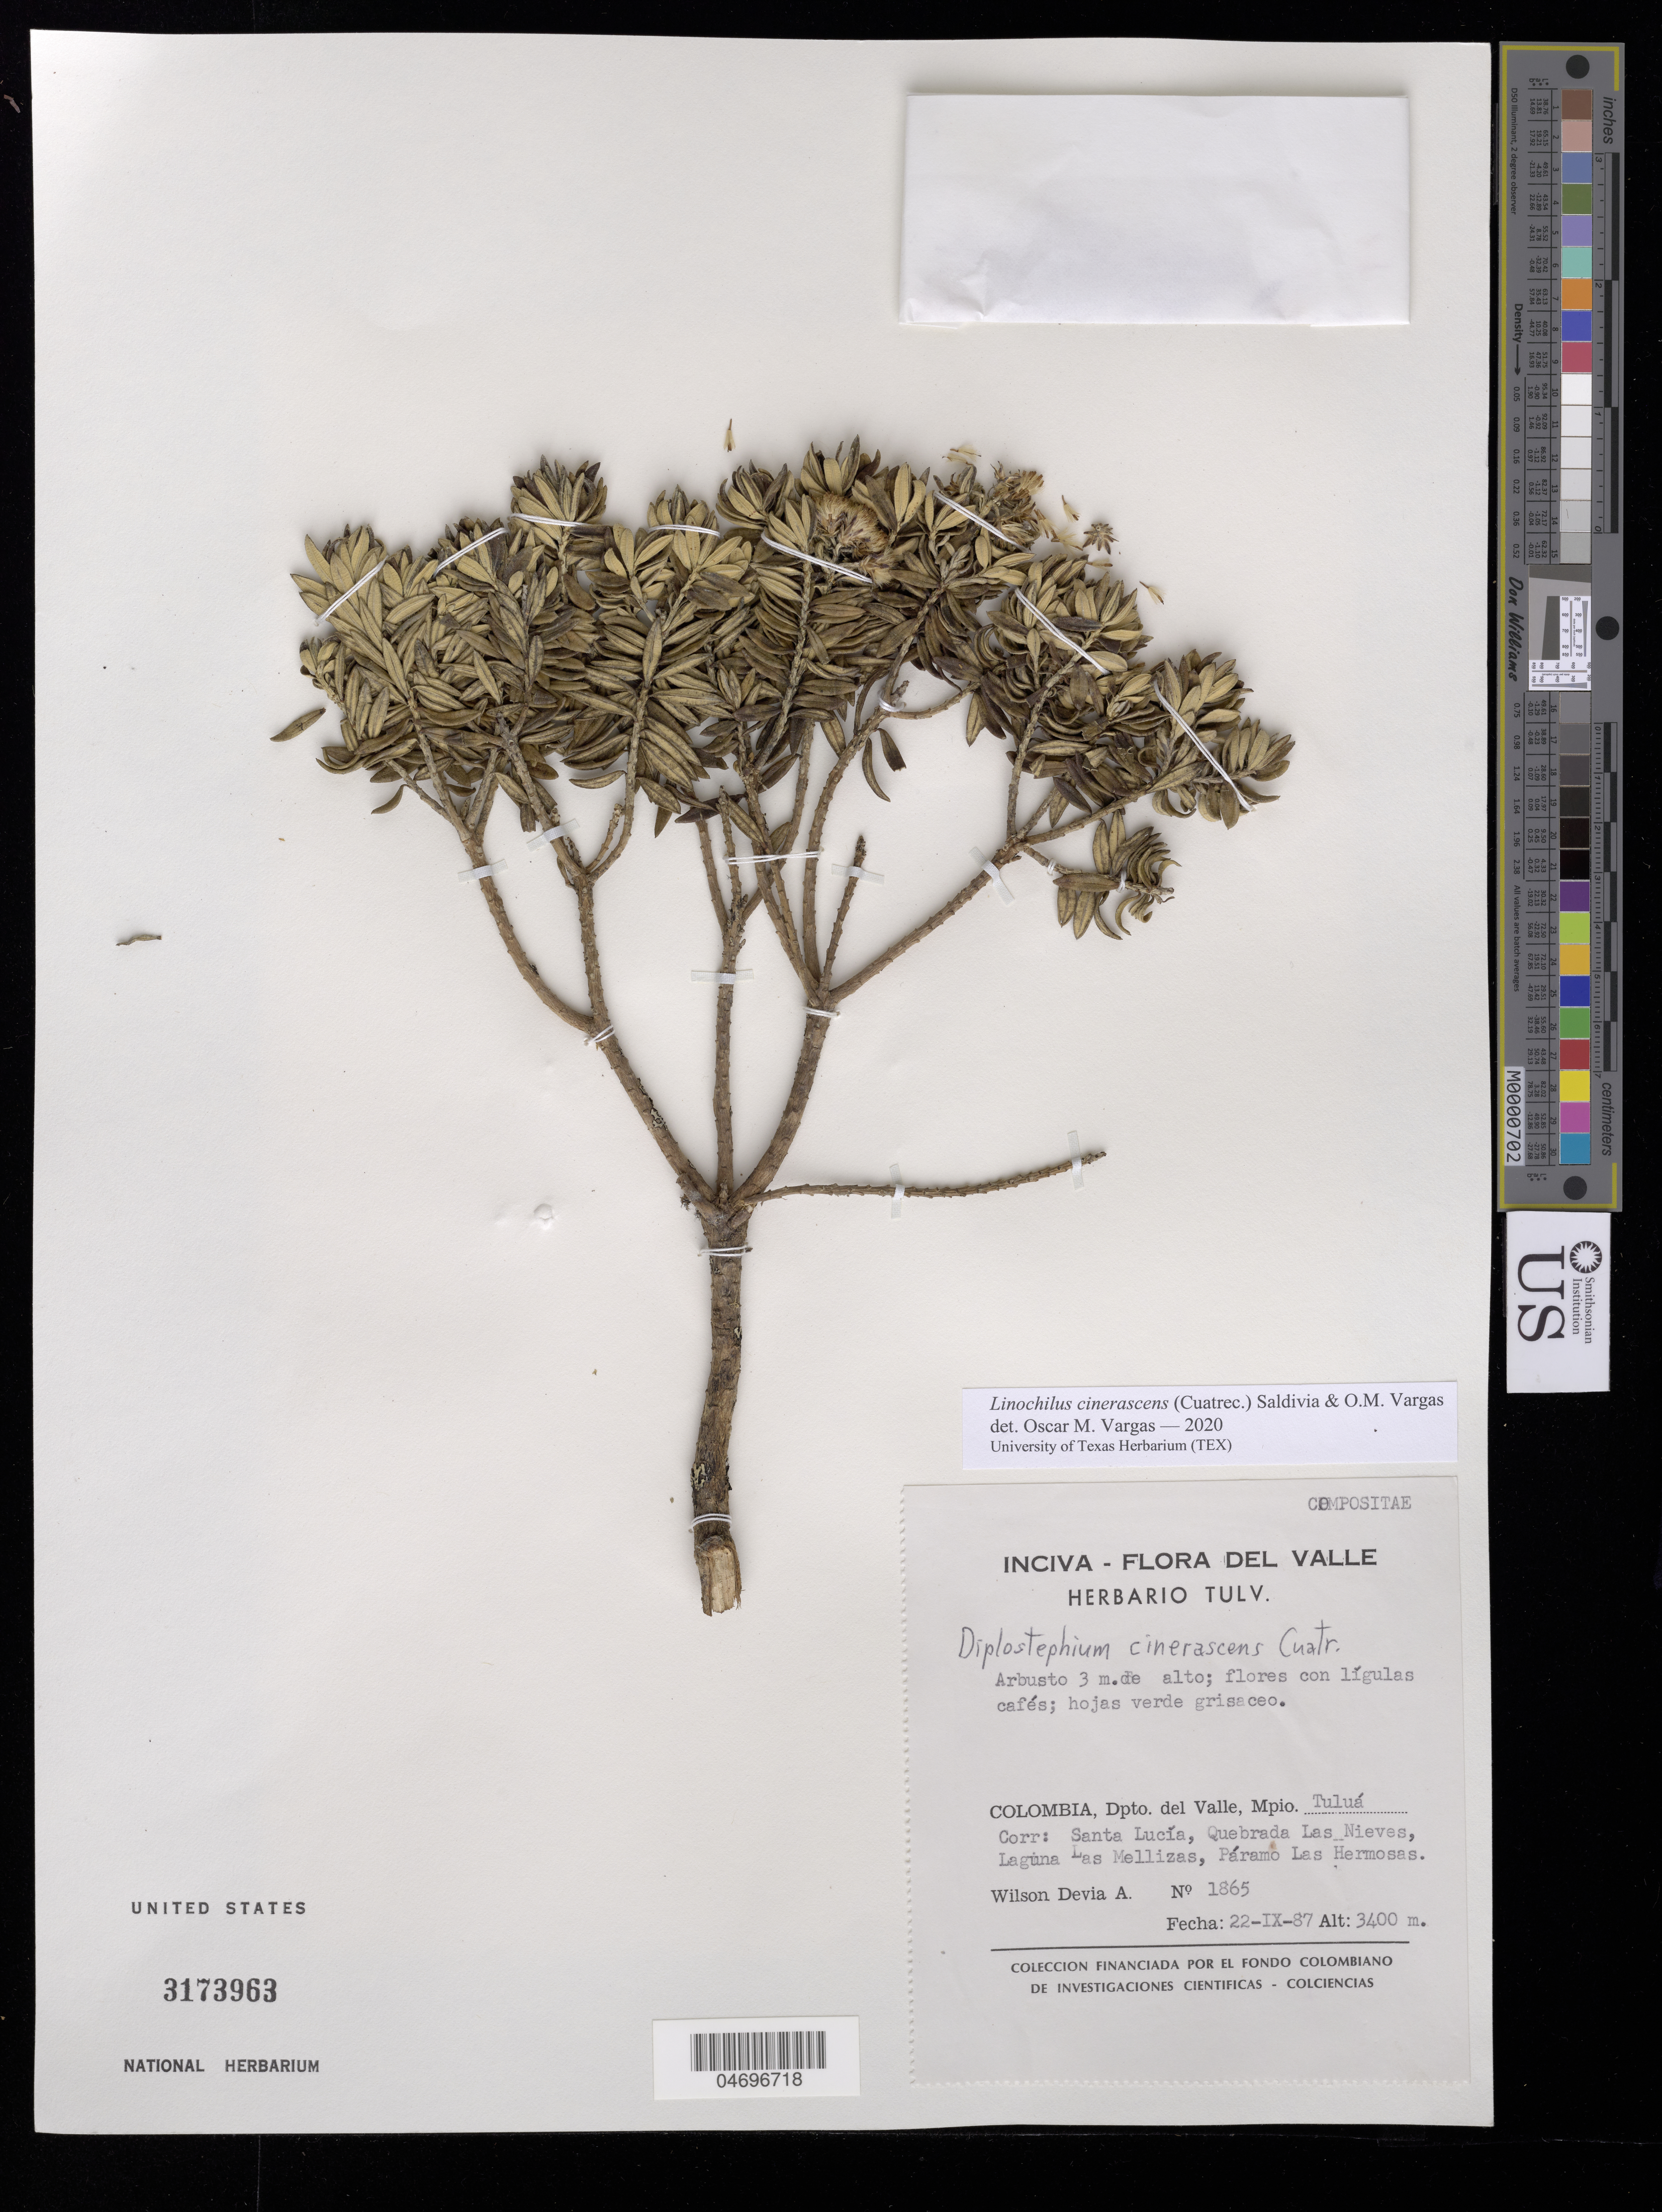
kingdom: Plantae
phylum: Tracheophyta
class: Magnoliopsida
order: Asterales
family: Asteraceae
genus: Linochilus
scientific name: Linochilus cinerascens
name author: (Cuatrec.) Saldivia & O.M. Vargas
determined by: Vargas, Oscar M.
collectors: W. Devia A. & F. Prado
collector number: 1865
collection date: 1987-09-22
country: Colombia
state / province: Valle del Cauca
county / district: Tuluá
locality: Páramo de Las Hermosas. Quebrada Las Nieves, Laguna Las Mellizas. Corregimiento de Santa Lucía.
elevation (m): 3400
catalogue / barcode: US 3173963